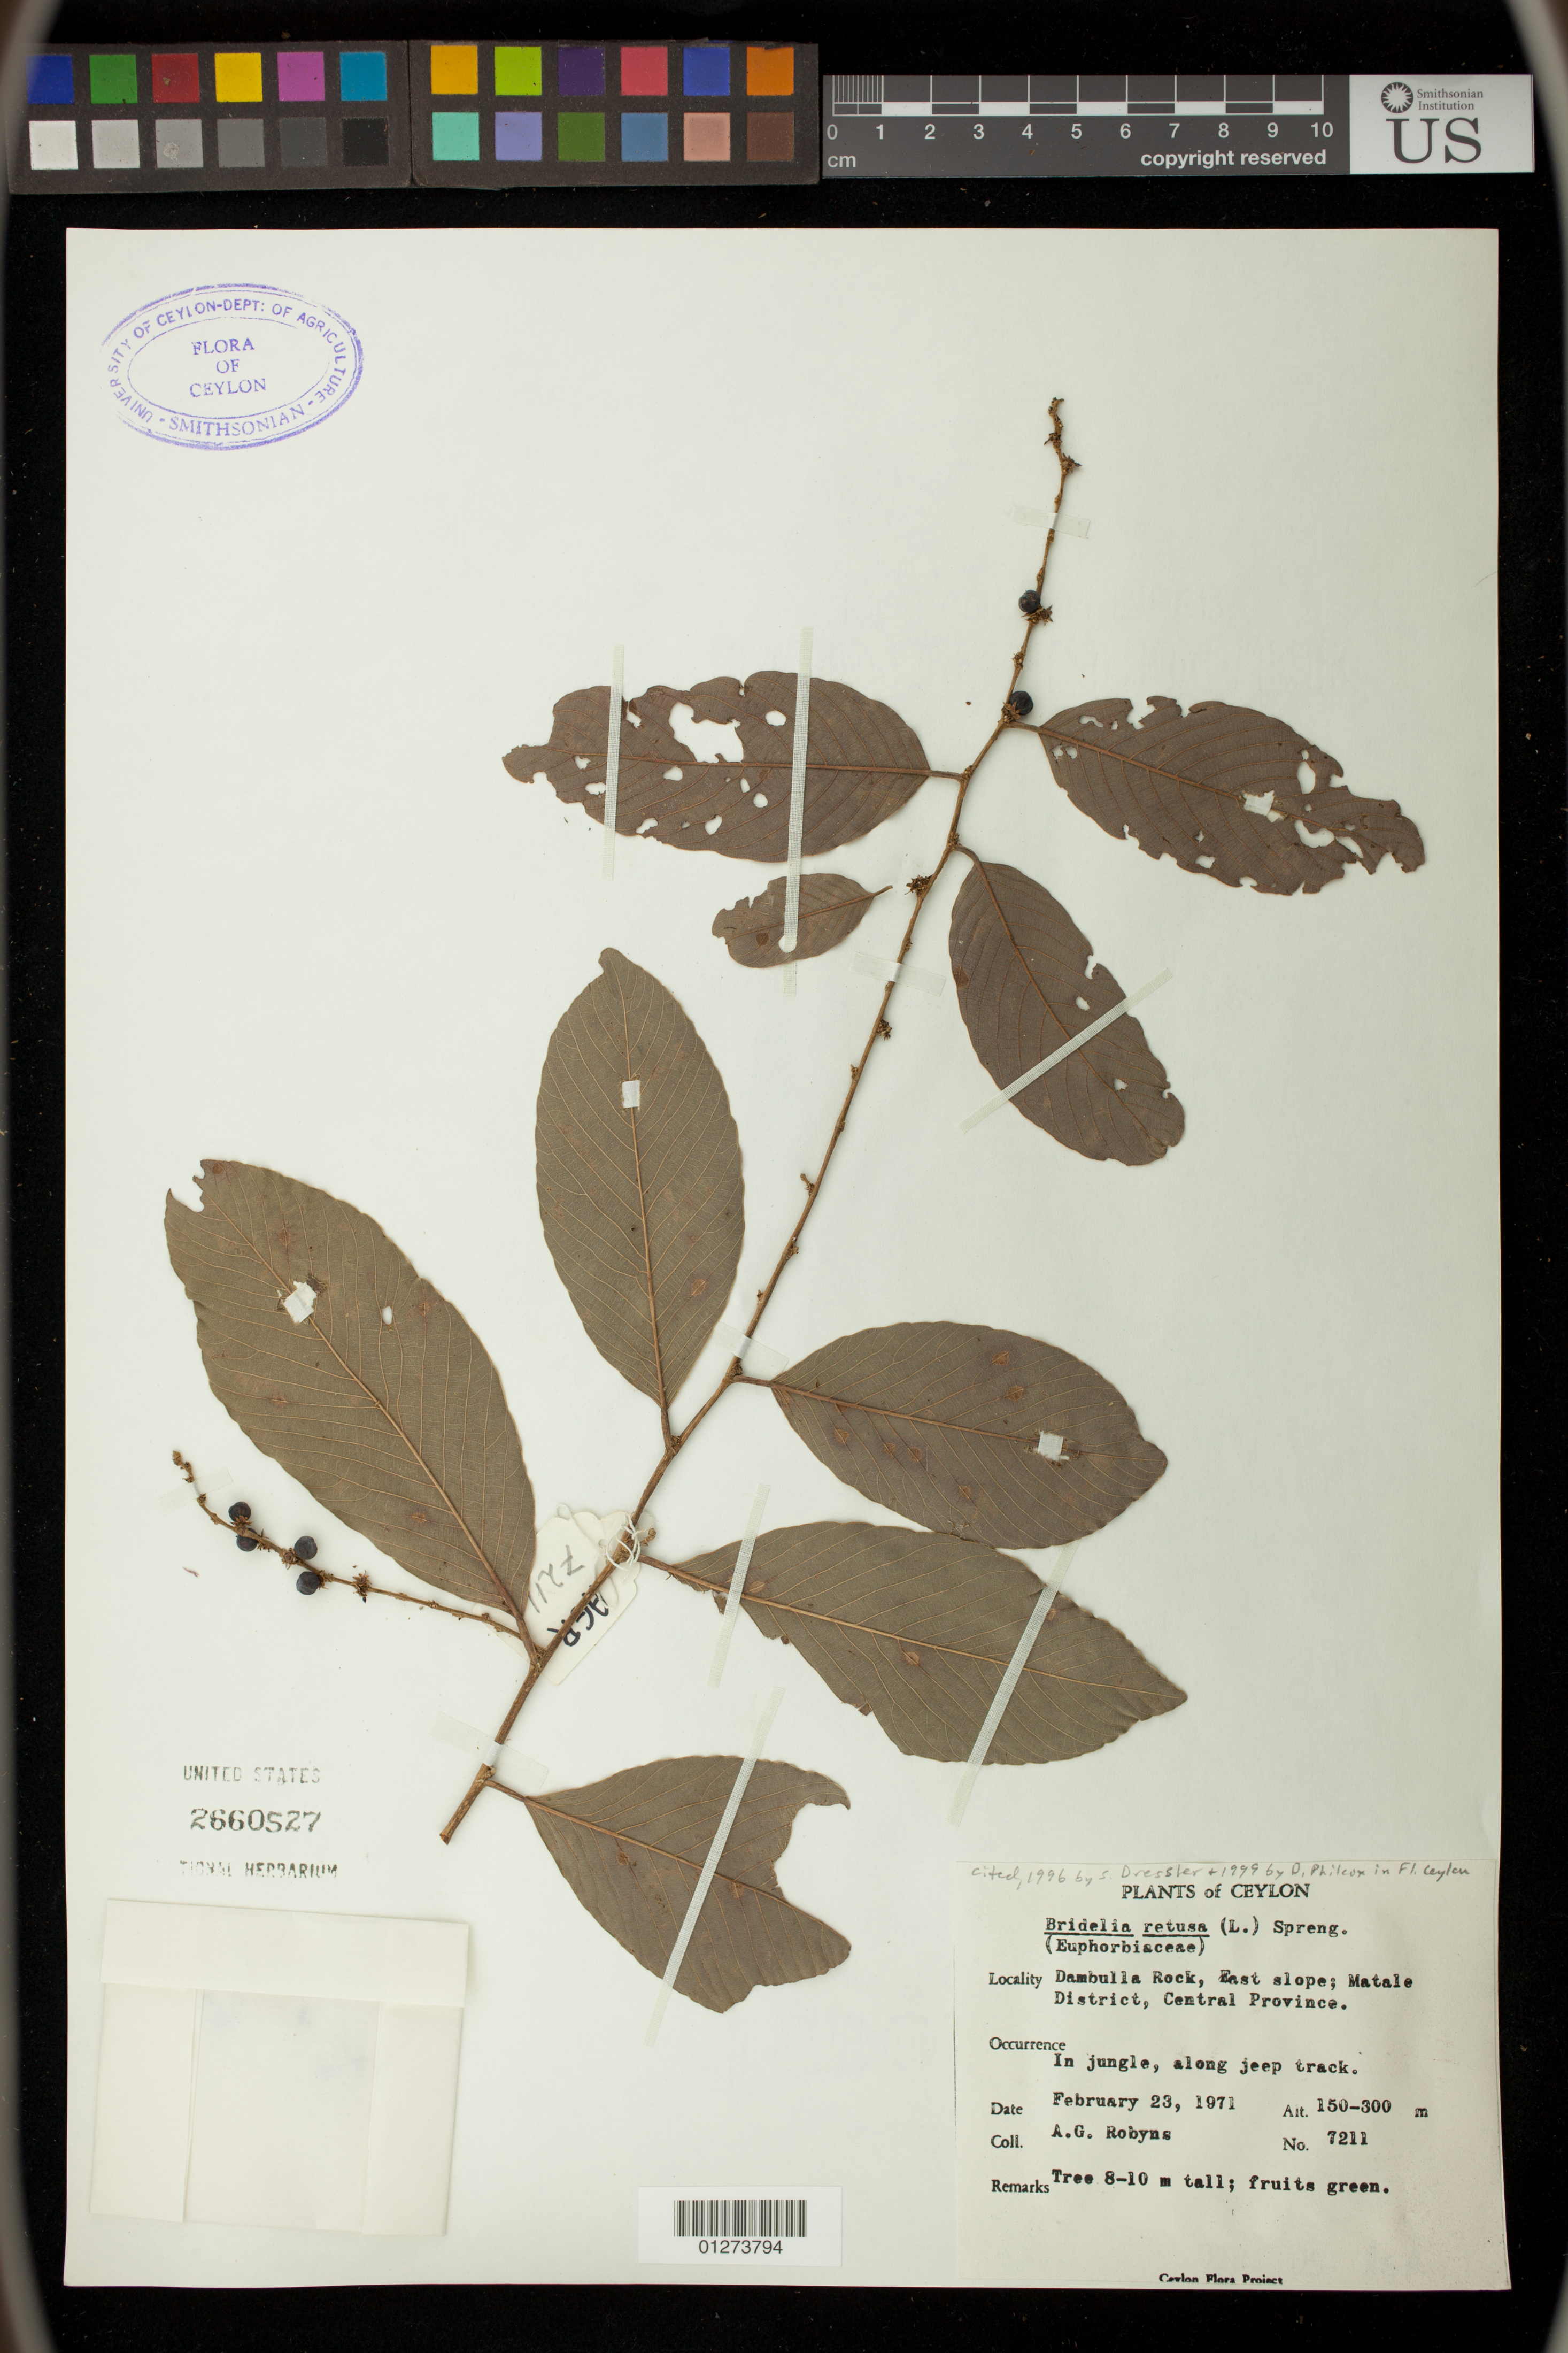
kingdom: Plantae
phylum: Tracheophyta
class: Magnoliopsida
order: Malpighiales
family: Phyllanthaceae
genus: Bridelia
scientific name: Bridelia retusa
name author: (L.) A. Juss.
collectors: A. G. Robyns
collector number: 7211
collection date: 1971-02-23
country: Sri Lanka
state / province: Central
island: Ceylon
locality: Ceylon. Dambulla Rock, East slope; Matale District.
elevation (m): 150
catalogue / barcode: US 2660527